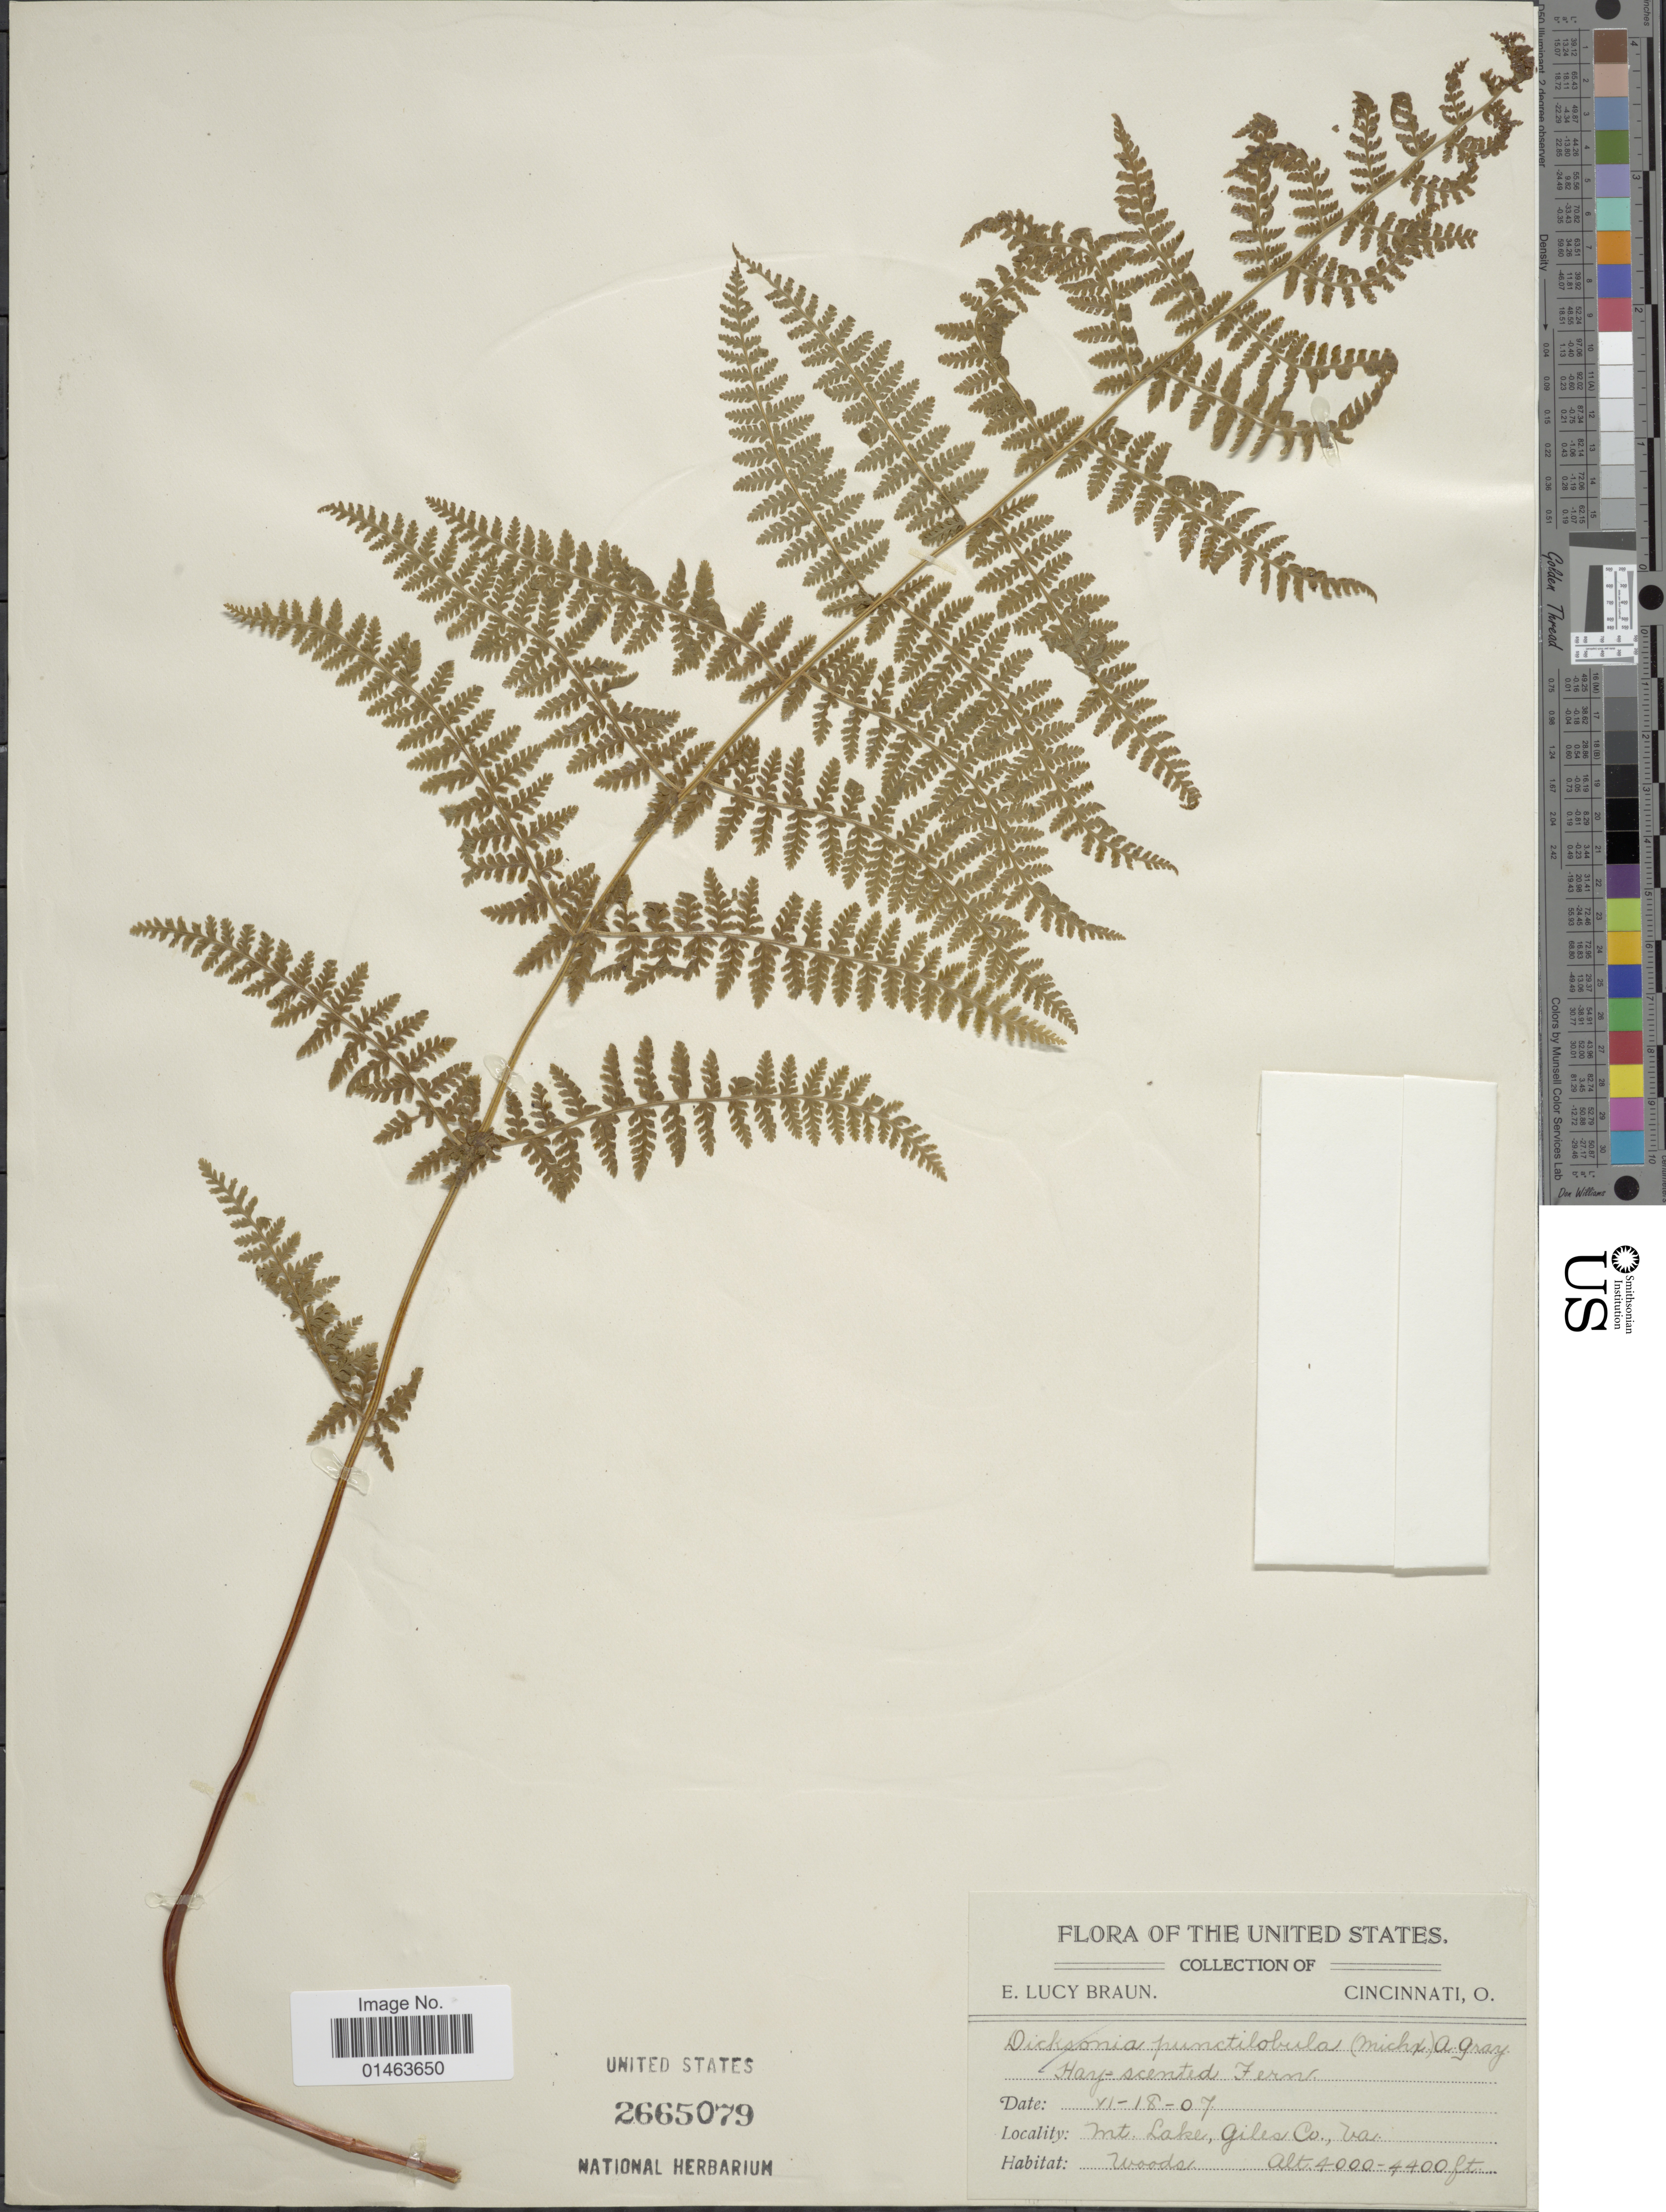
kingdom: Plantae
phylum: Tracheophyta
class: Polypodiopsida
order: Polypodiales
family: Dennstaedtiaceae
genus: Dennstaedtia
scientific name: Dennstaedtia punctilobula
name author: (Michx.) T. Moore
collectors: E. L. Braun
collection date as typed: Transcribed d/m/y: 18/6/7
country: United States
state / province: Colorado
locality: Mt. Lake, Giles Co.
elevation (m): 1219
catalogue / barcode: US 2665079